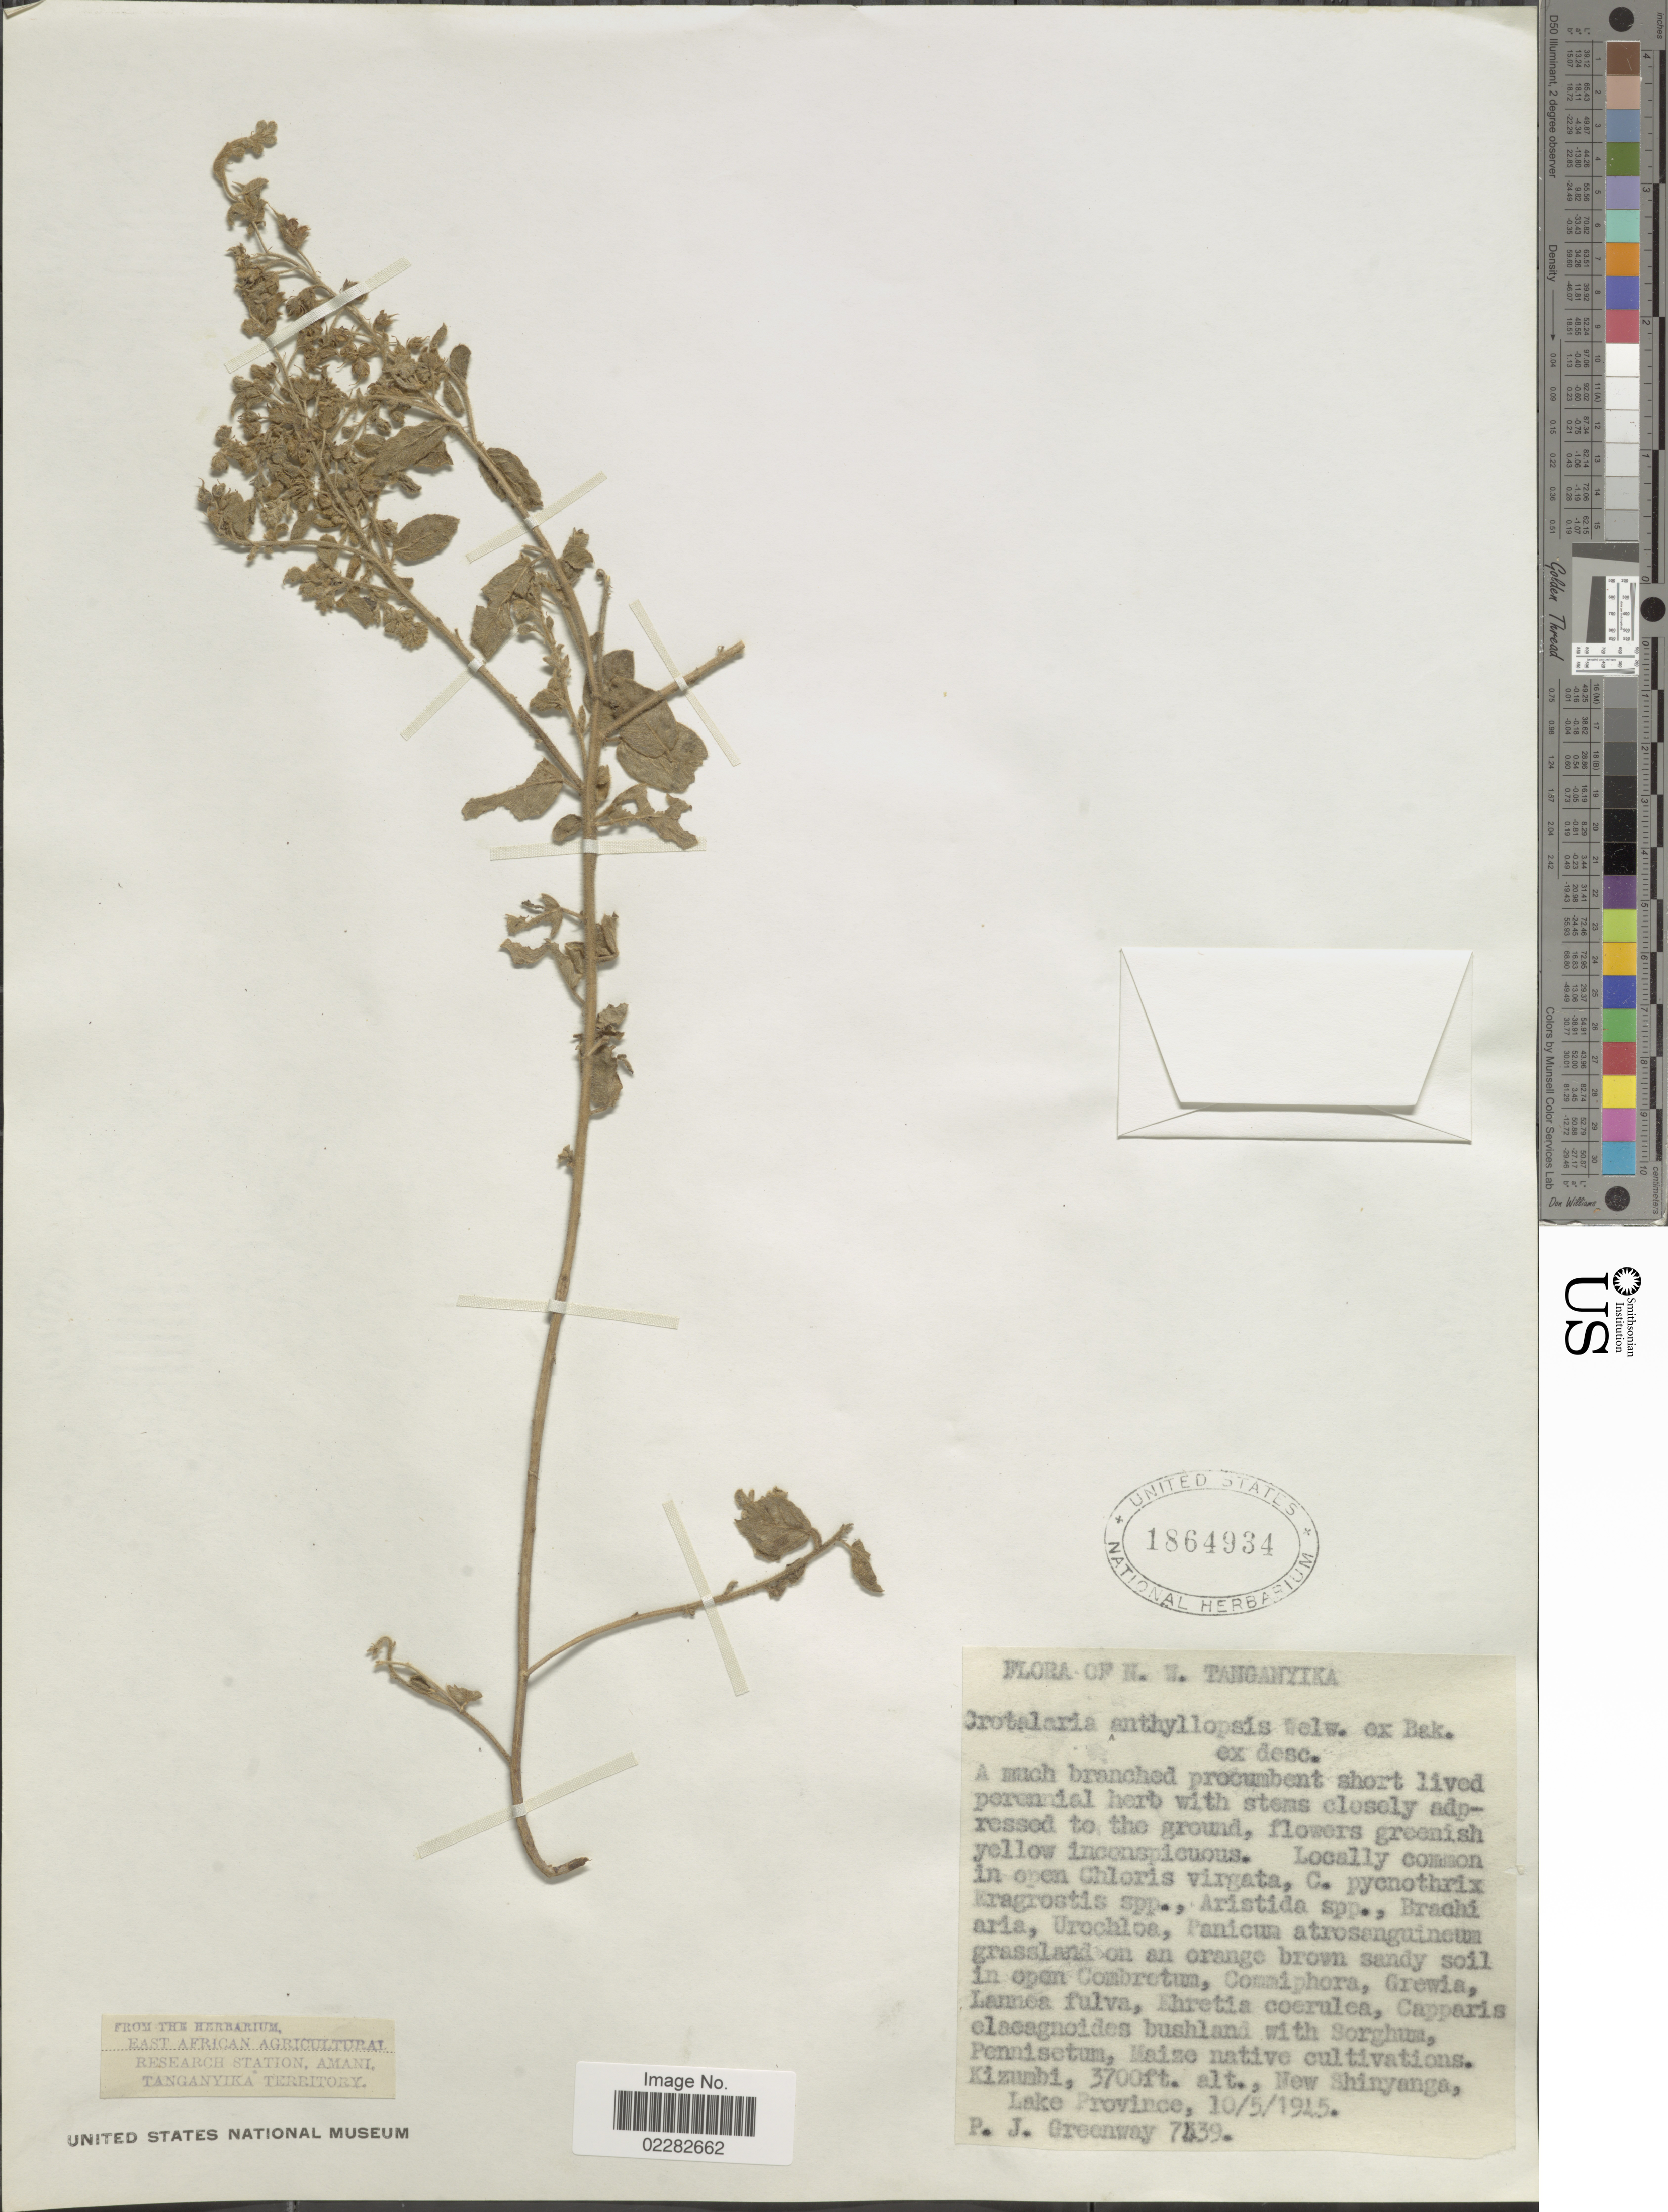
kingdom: Plantae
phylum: Tracheophyta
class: Magnoliopsida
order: Fabales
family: Fabaceae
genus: Crotalaria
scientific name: Crotalaria anthyllopsis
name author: Welw. ex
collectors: P. J. Greenway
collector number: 7439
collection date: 1945-05-10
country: Tanzania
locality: Maize native cultivations, Kizumbi, New Shinyanga, Lake Province.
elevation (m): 1128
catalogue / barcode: US 1864934